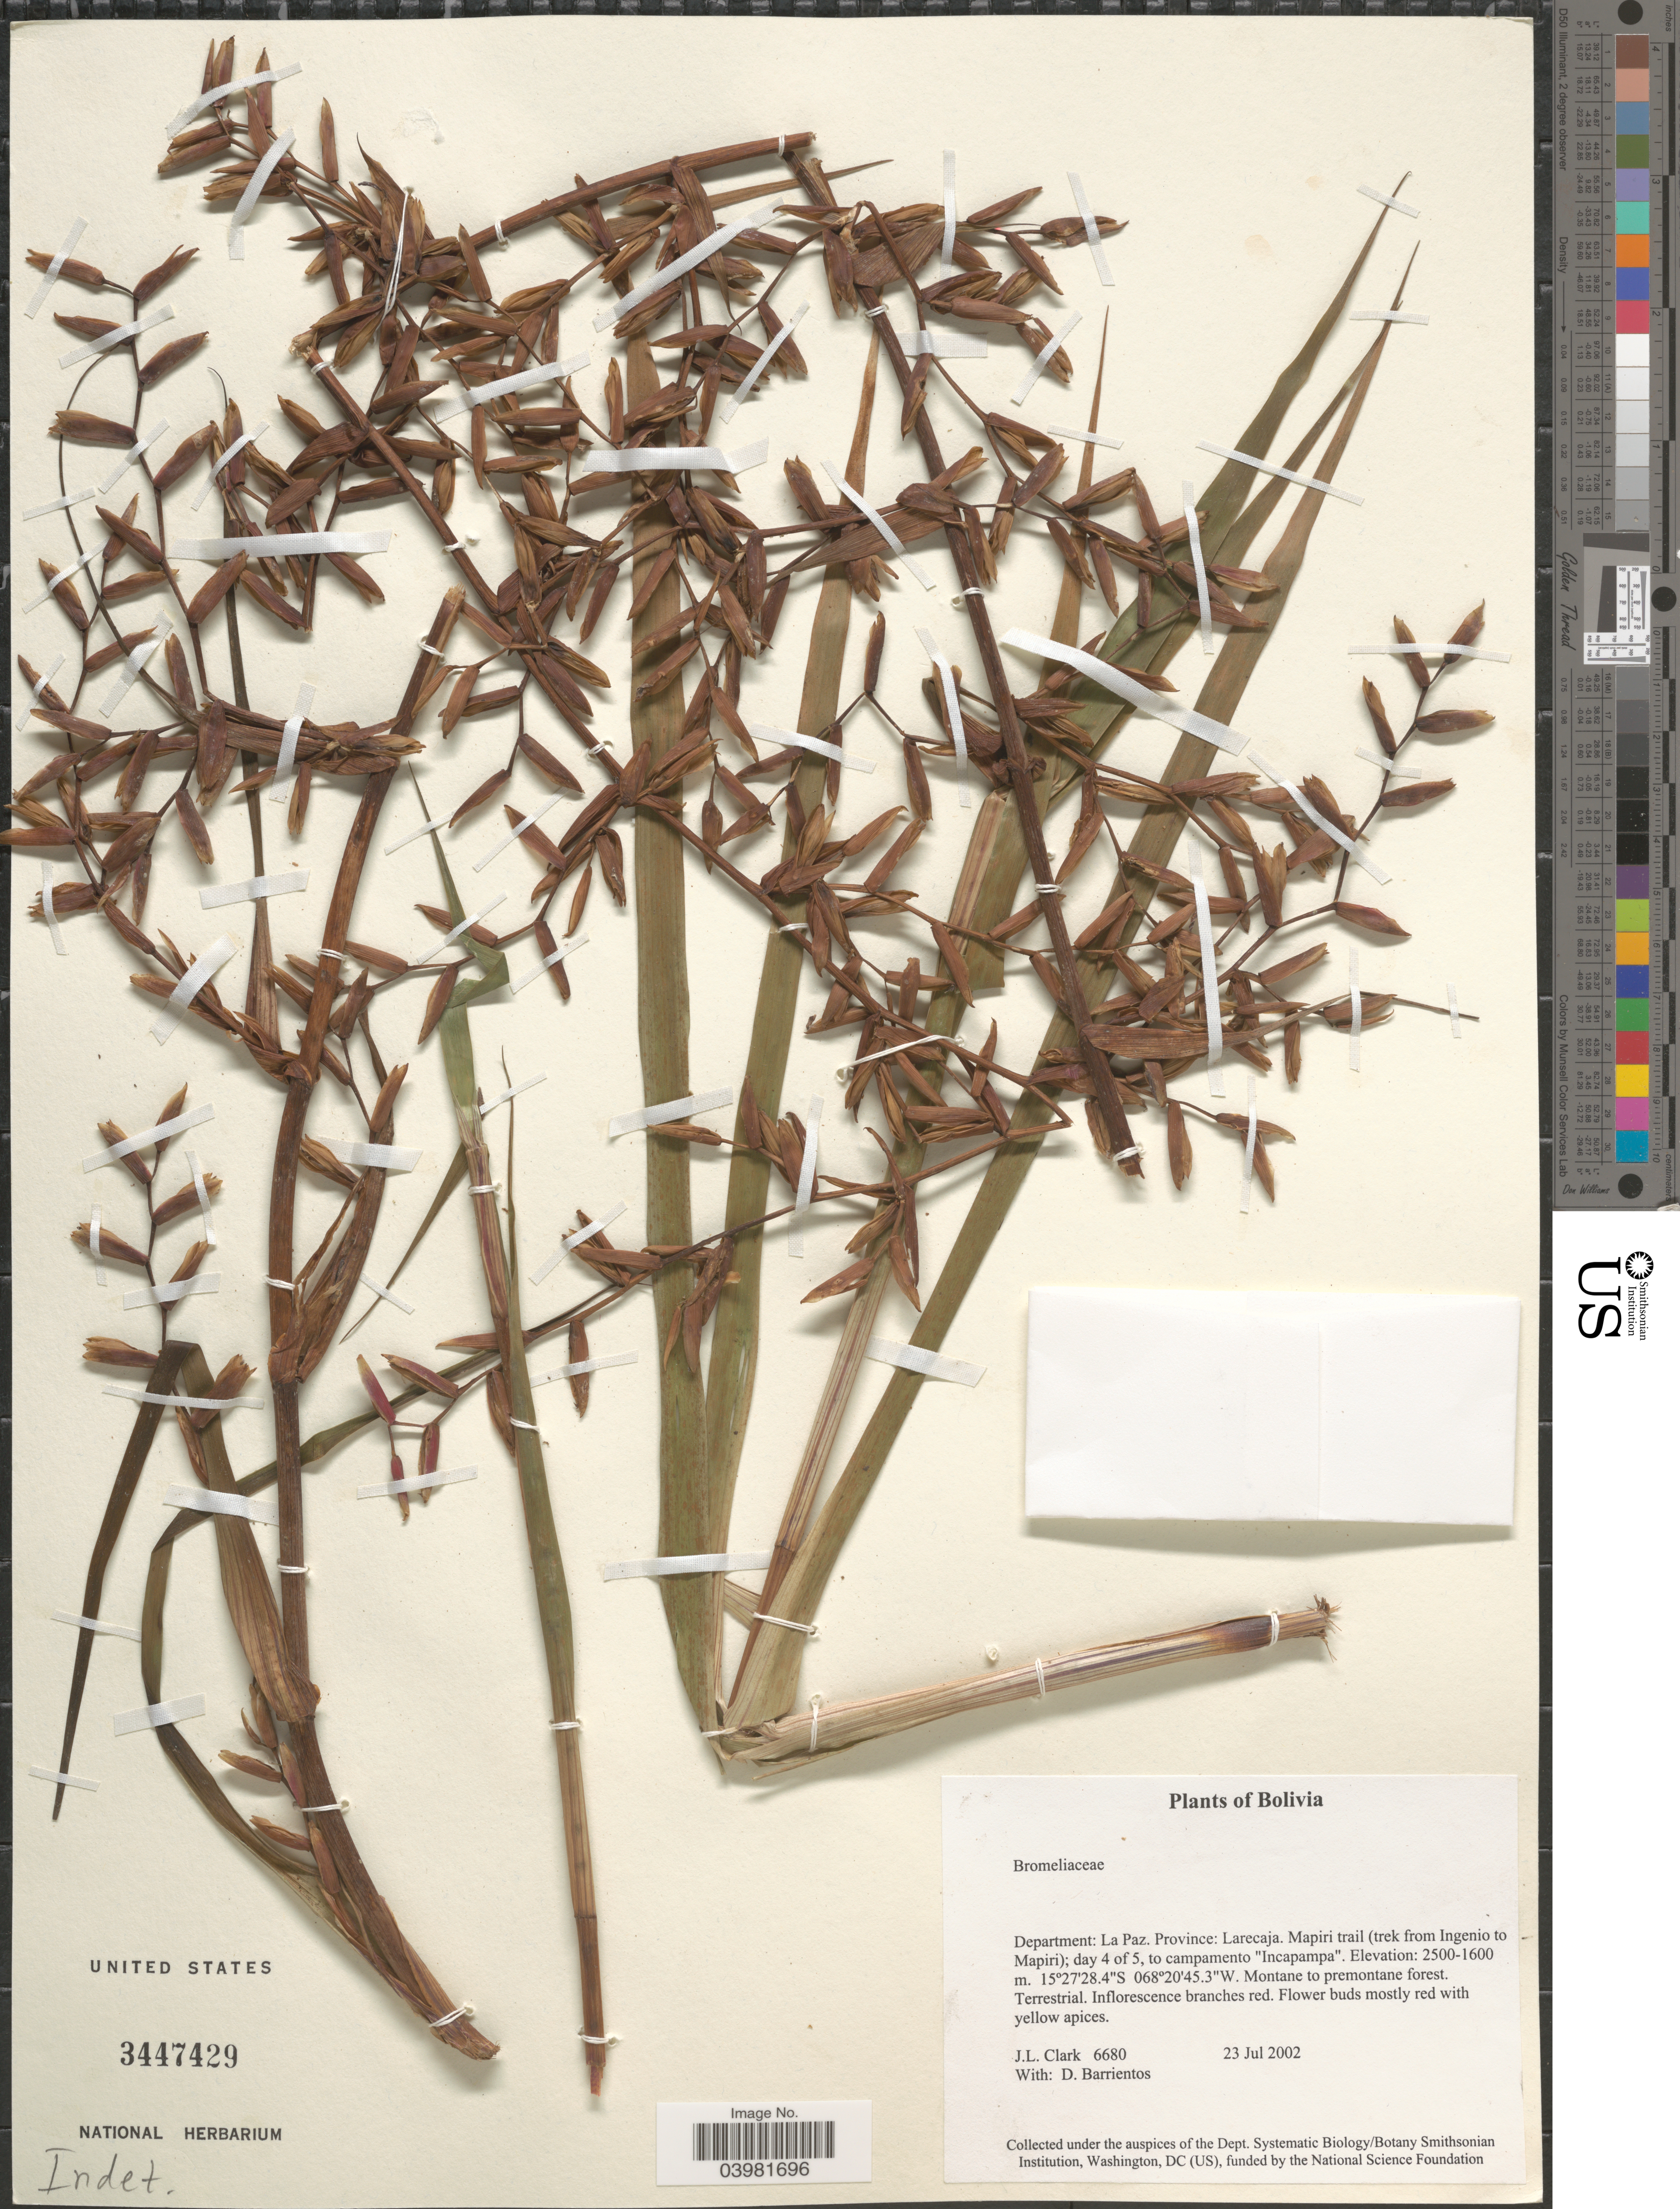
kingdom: Plantae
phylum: Tracheophyta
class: Liliopsida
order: Poales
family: Bromeliaceae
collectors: J. L. Clark & D. Barrientos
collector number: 6680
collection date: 2002-07-23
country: Bolivia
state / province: La Paz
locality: Department: La Paz. Province: Larecaja. Mapiri trail (trek from Ingenio to Mapiri); day 4 of 5, to campamento "Incapampa".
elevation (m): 1600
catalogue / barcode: US 3447429